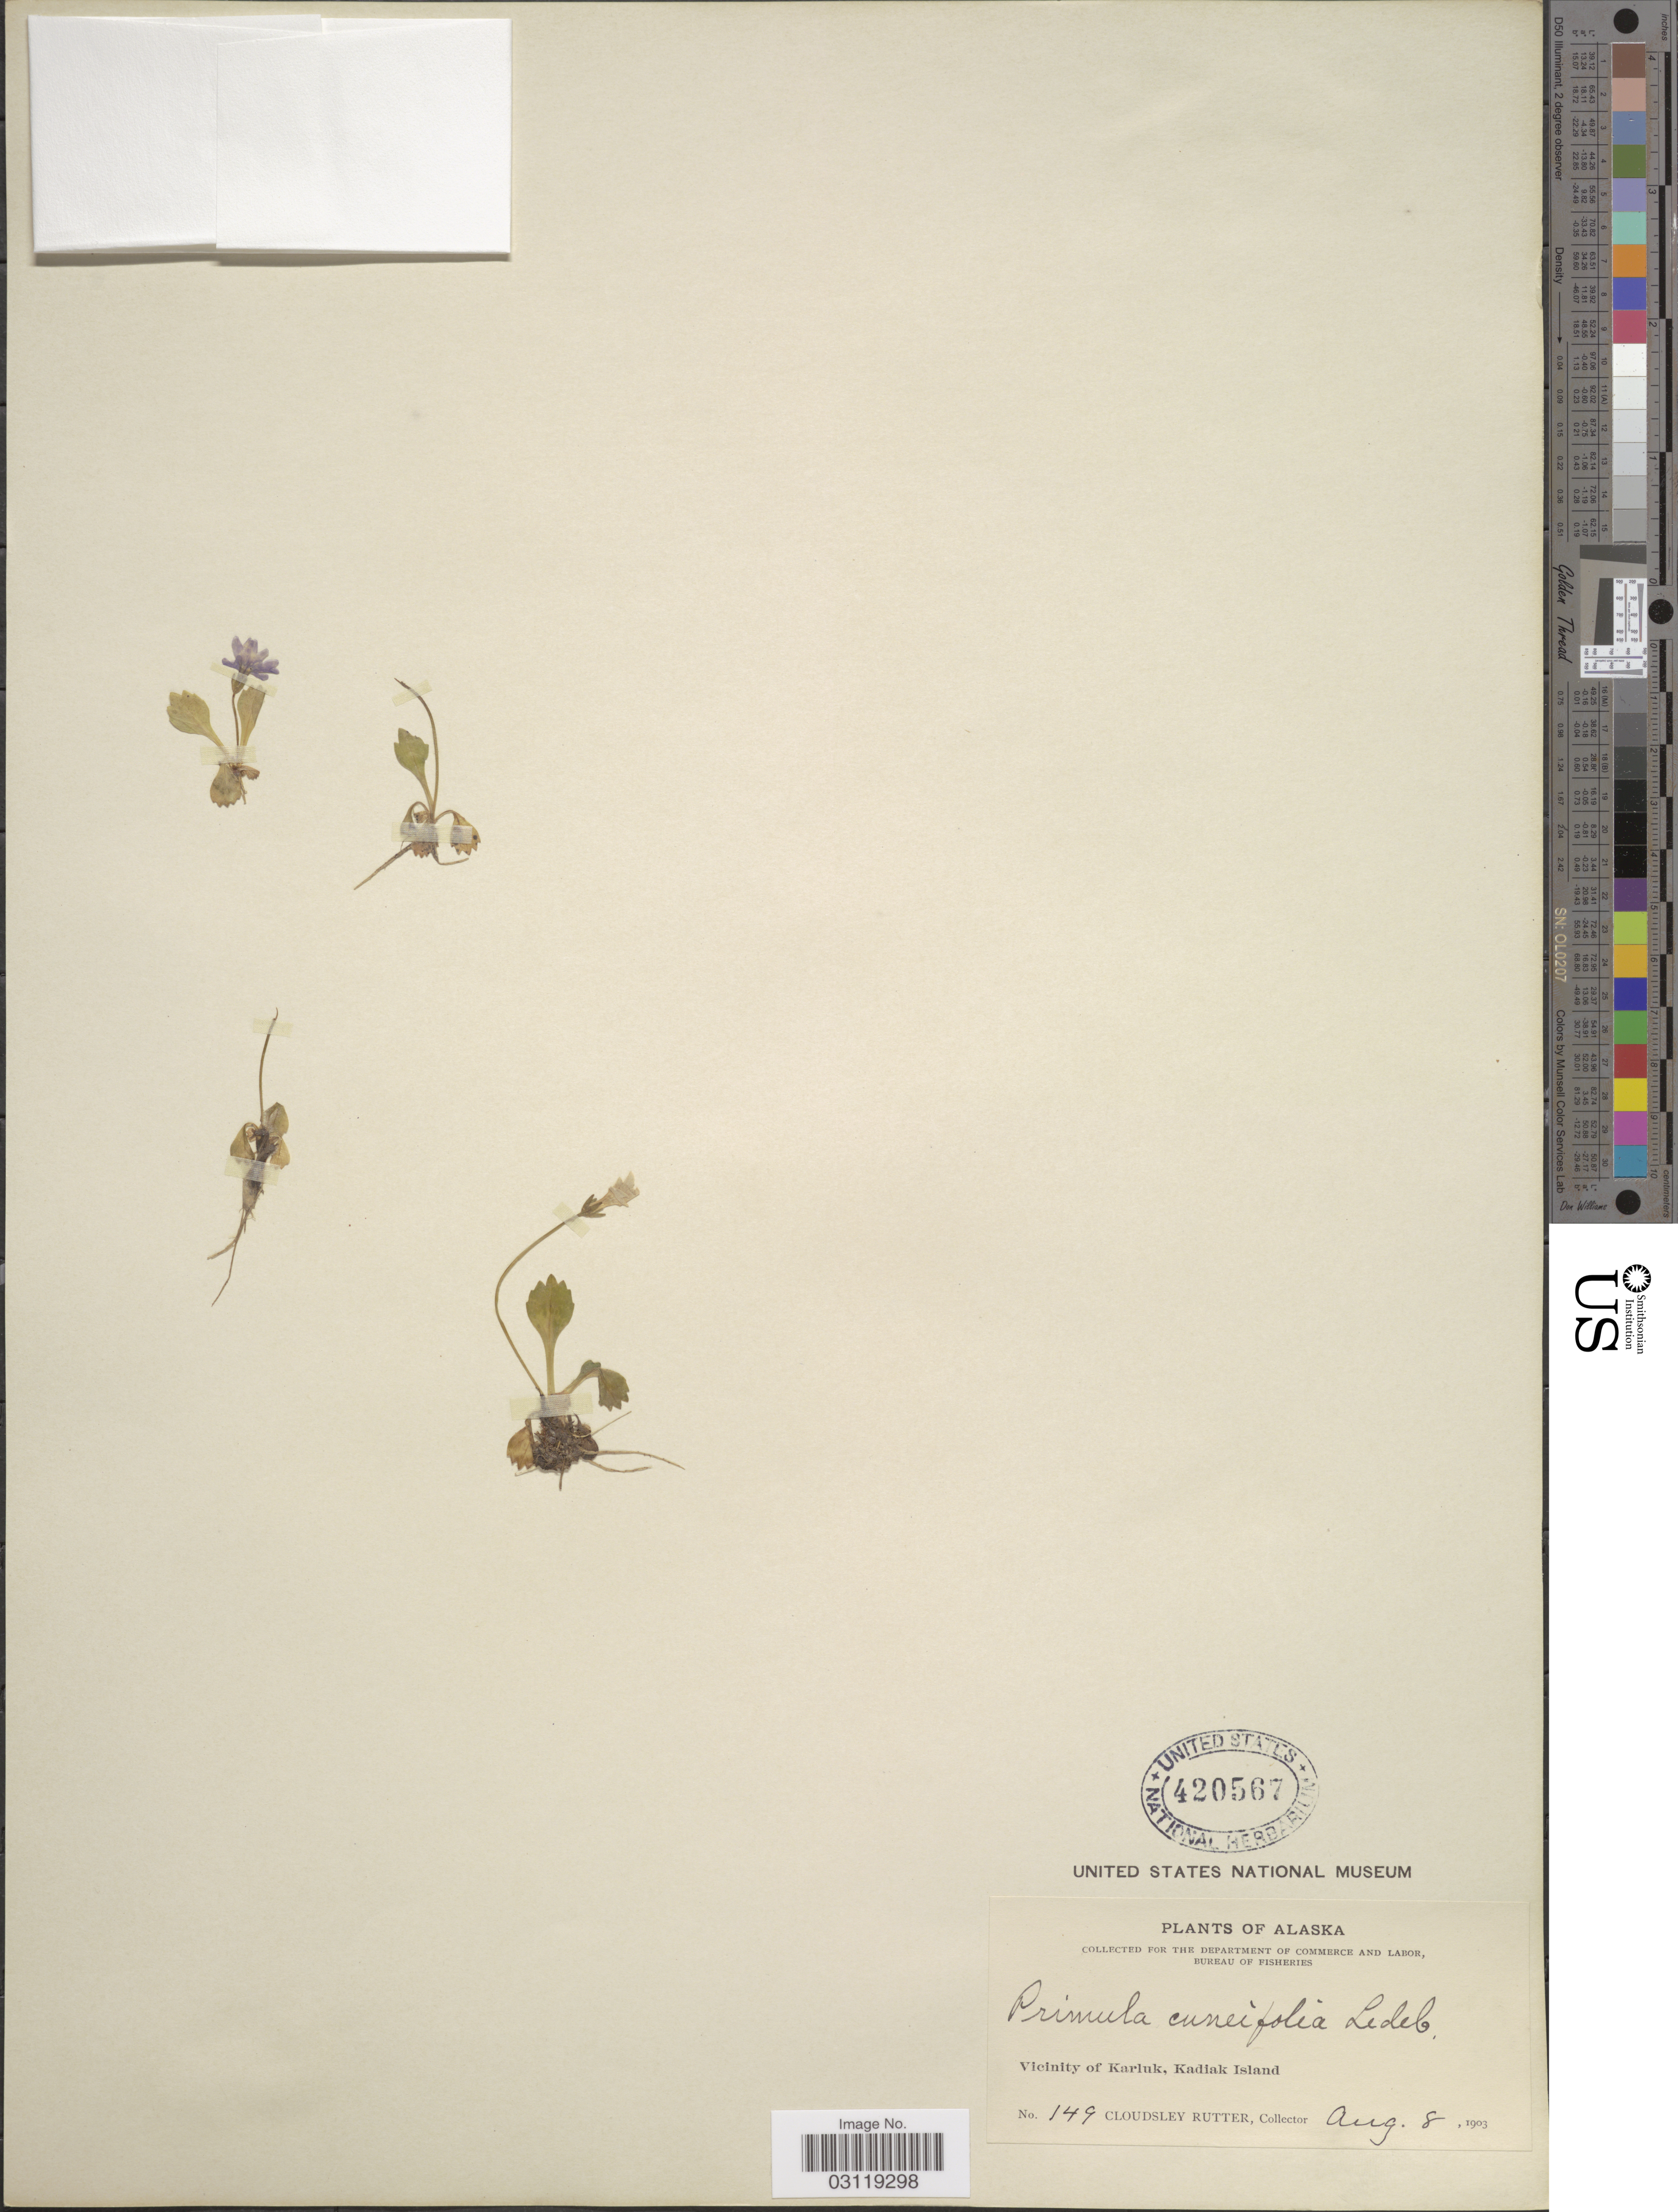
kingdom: Plantae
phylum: Tracheophyta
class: Magnoliopsida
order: Ericales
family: Primulaceae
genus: Primula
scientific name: Primula cuneifolia subsp. cuneifolia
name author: Ledeb.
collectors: C. Rutter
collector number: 149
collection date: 1903-08-08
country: United States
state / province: Alaska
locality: Vicinity of Karluk, Kadiak Island.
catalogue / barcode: US 420567